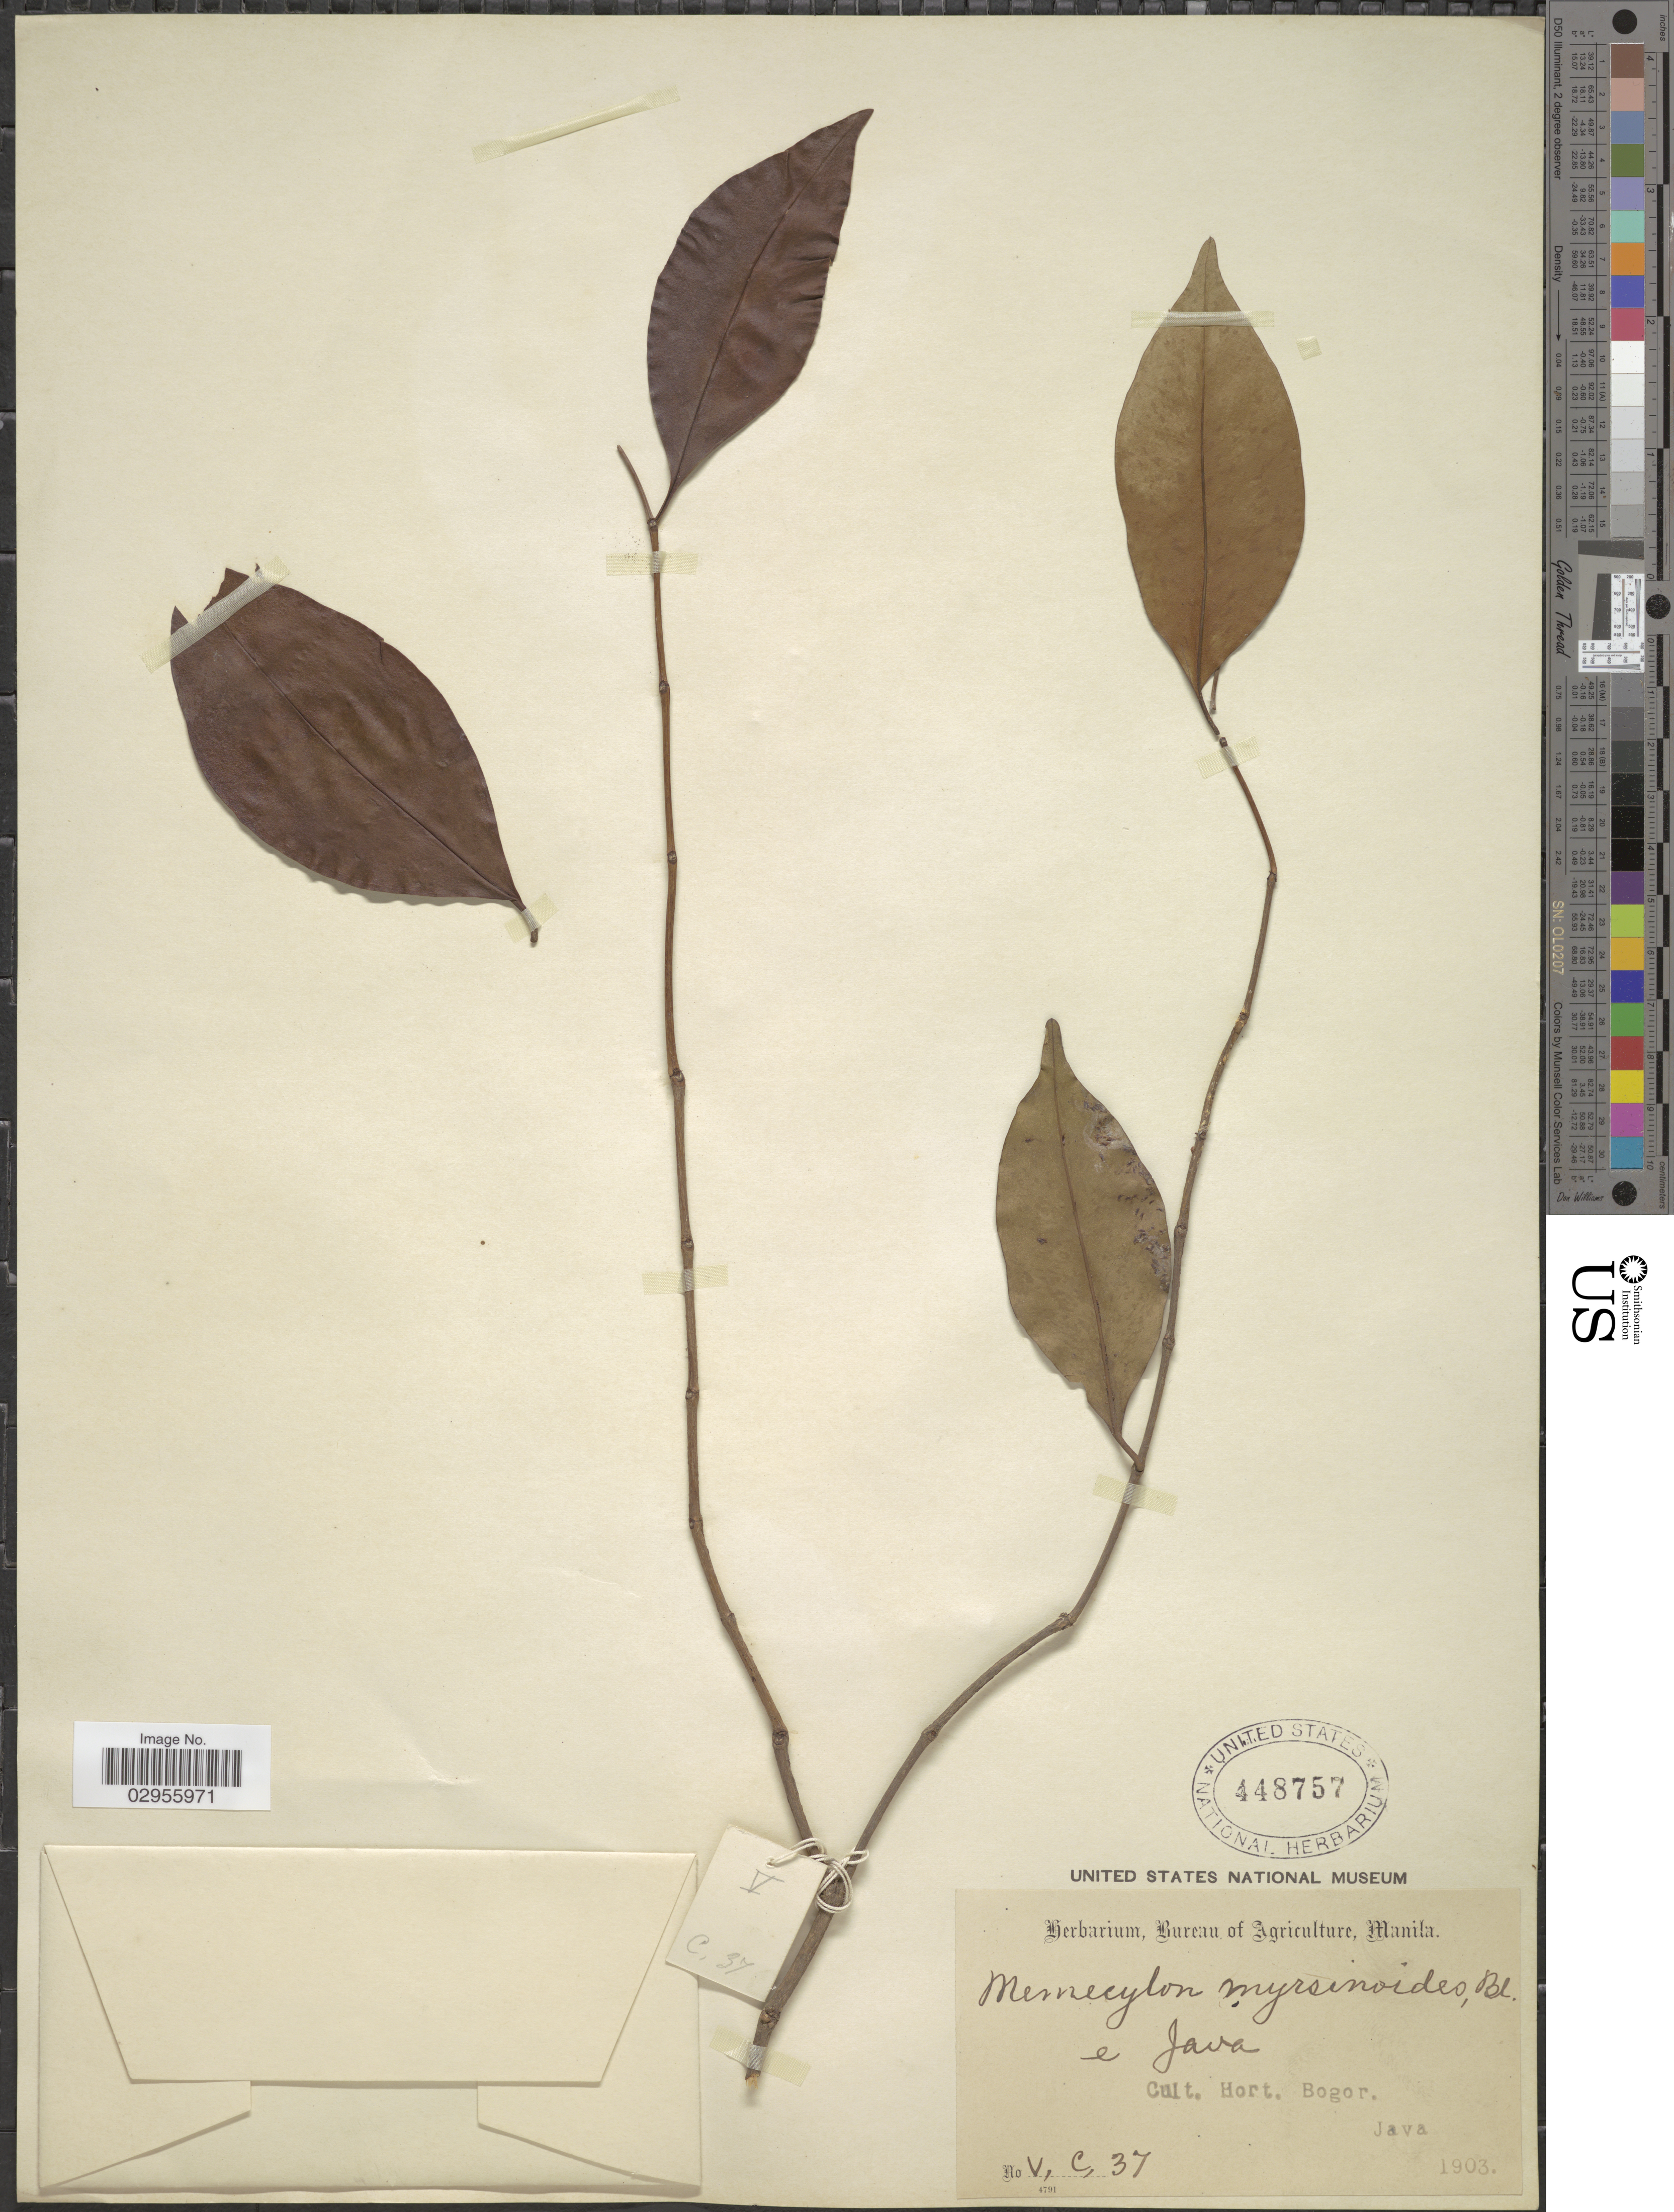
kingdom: Plantae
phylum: Tracheophyta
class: Magnoliopsida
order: Myrtales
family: Melastomataceae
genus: Memecylon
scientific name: Memecylon myrsinoides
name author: Naudin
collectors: ex Herb. Bur. Agric. Manila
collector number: VC37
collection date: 1903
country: Indonesia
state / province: Java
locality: Cult. Hort. Bogor.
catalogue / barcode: US 448757